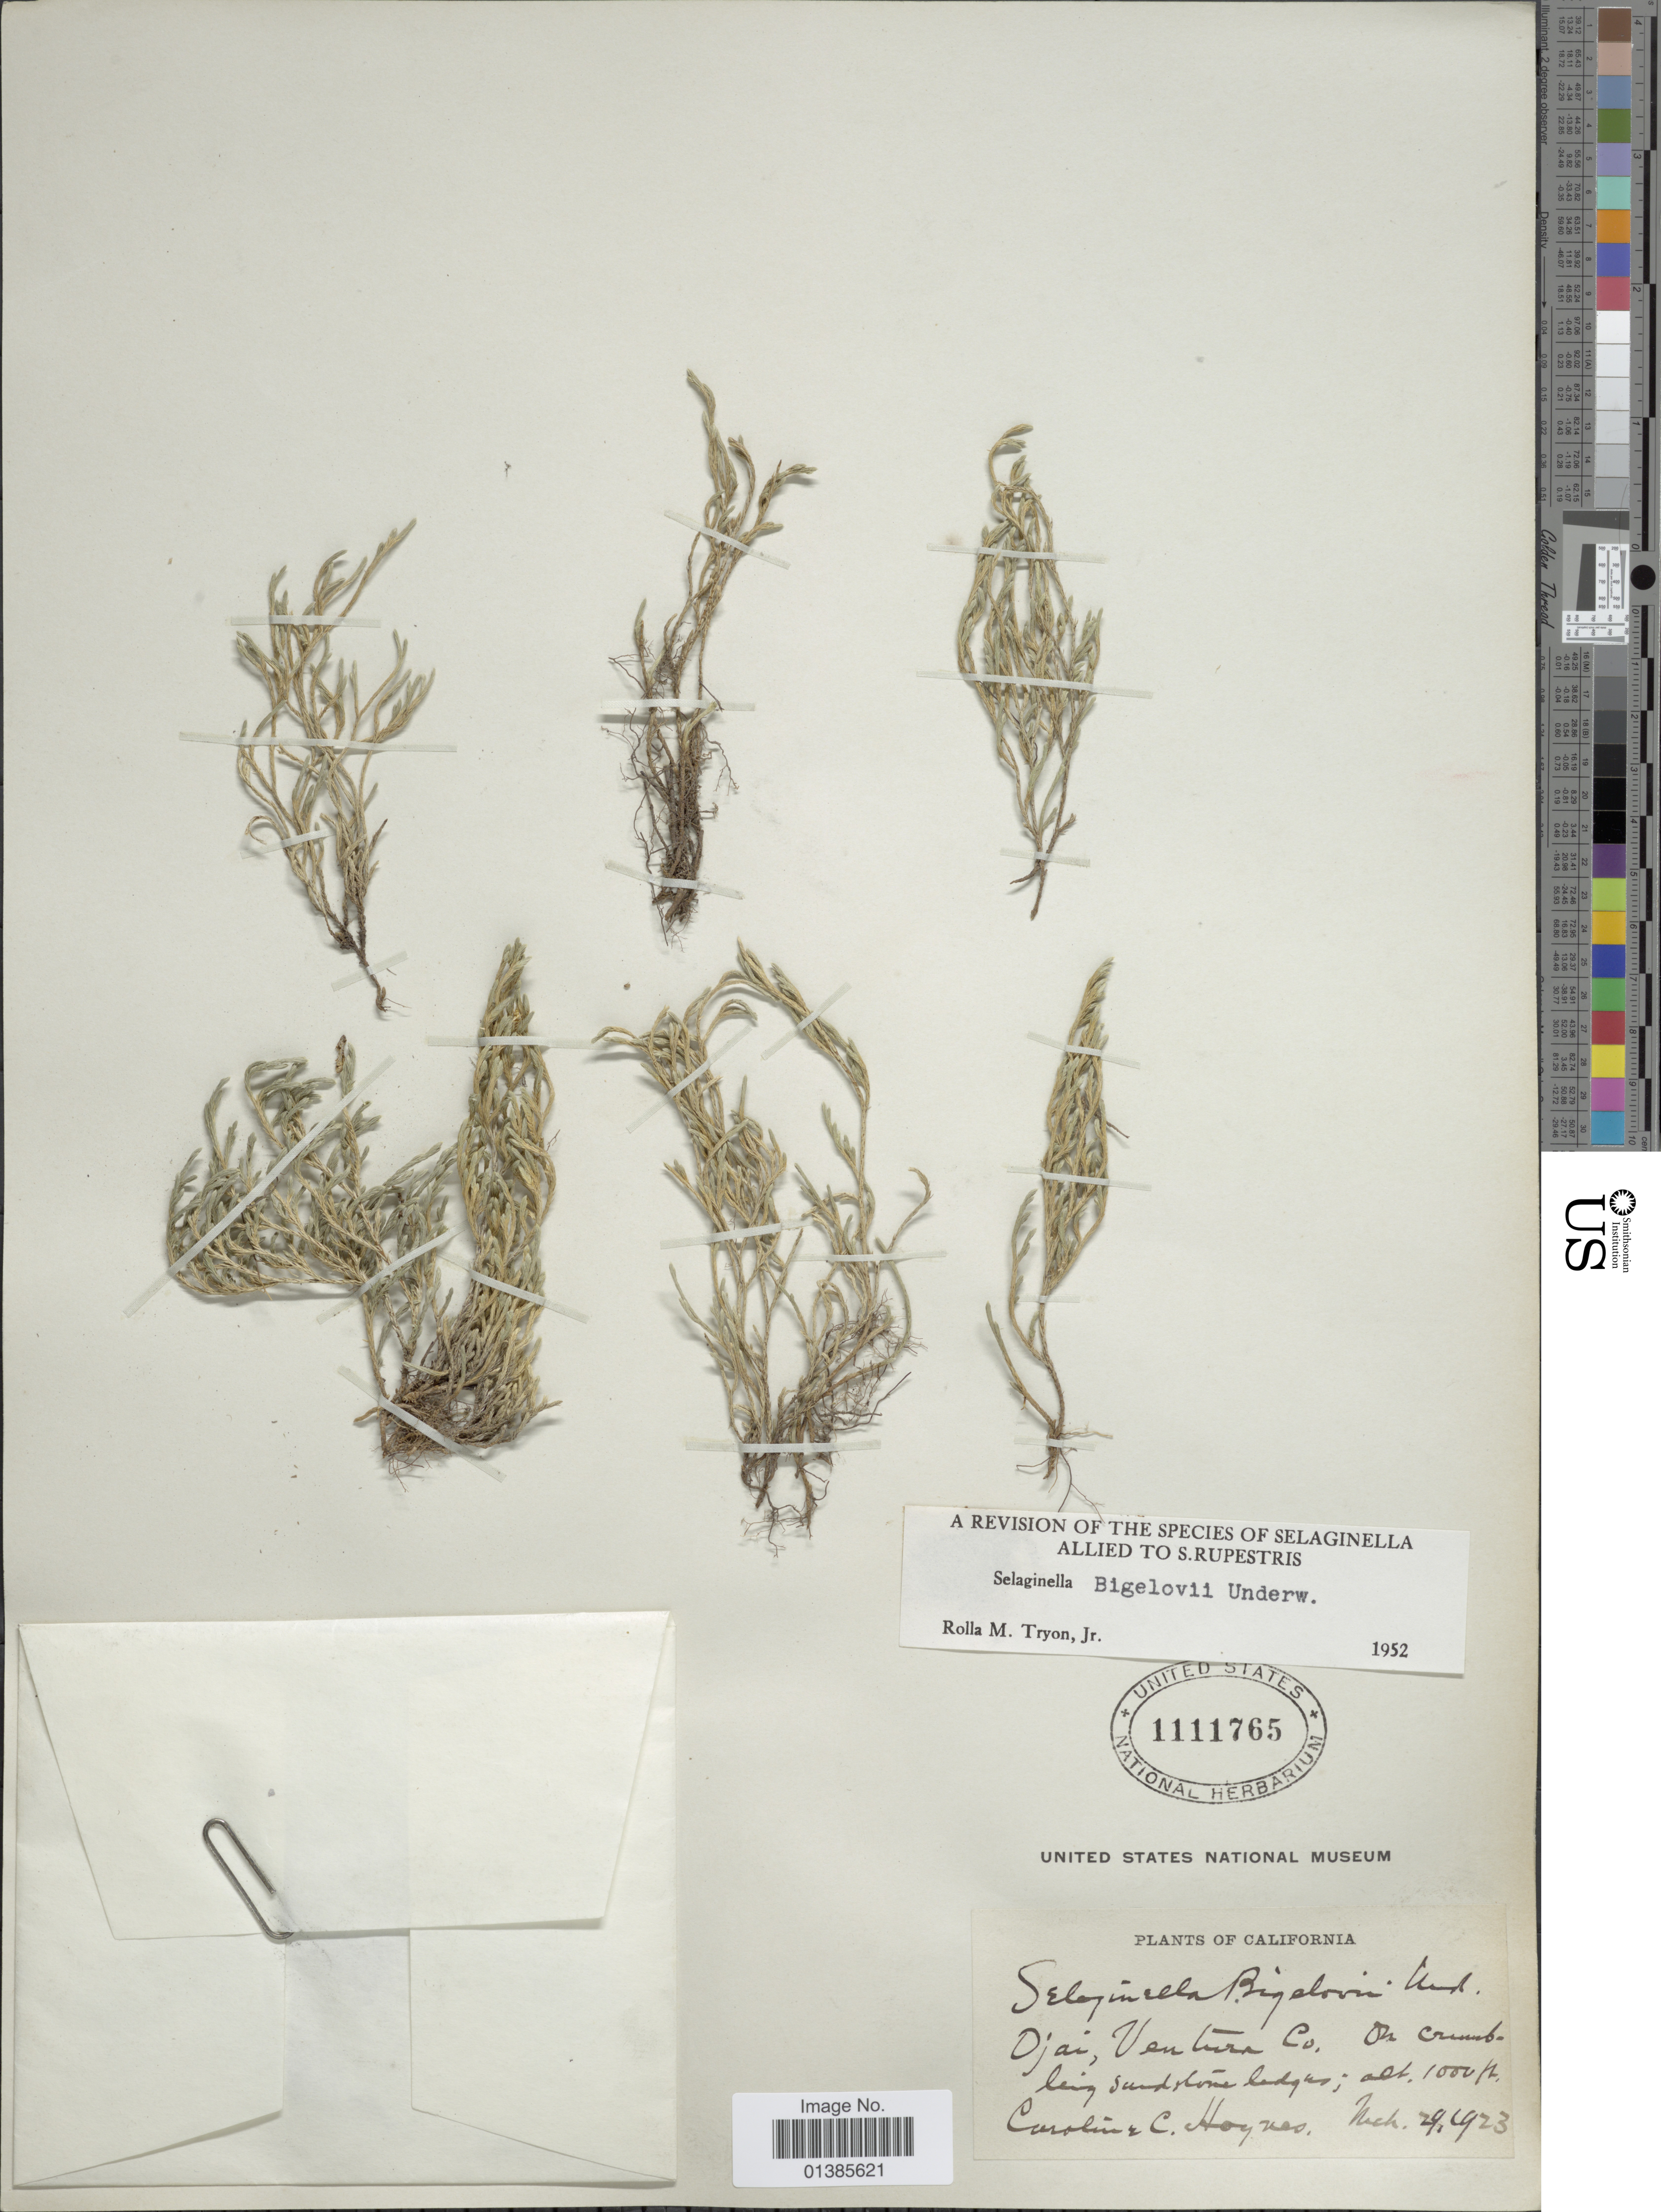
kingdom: Plantae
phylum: Tracheophyta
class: Lycopodiopsida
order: Selaginellales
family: Selaginellaceae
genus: Selaginella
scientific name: Selaginella bigelovii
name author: Underw.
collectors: C. Haynes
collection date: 1923-03-29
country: United States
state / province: California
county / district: Ventura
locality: Ojai, Ventura Co.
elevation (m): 305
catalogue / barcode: US 1111765